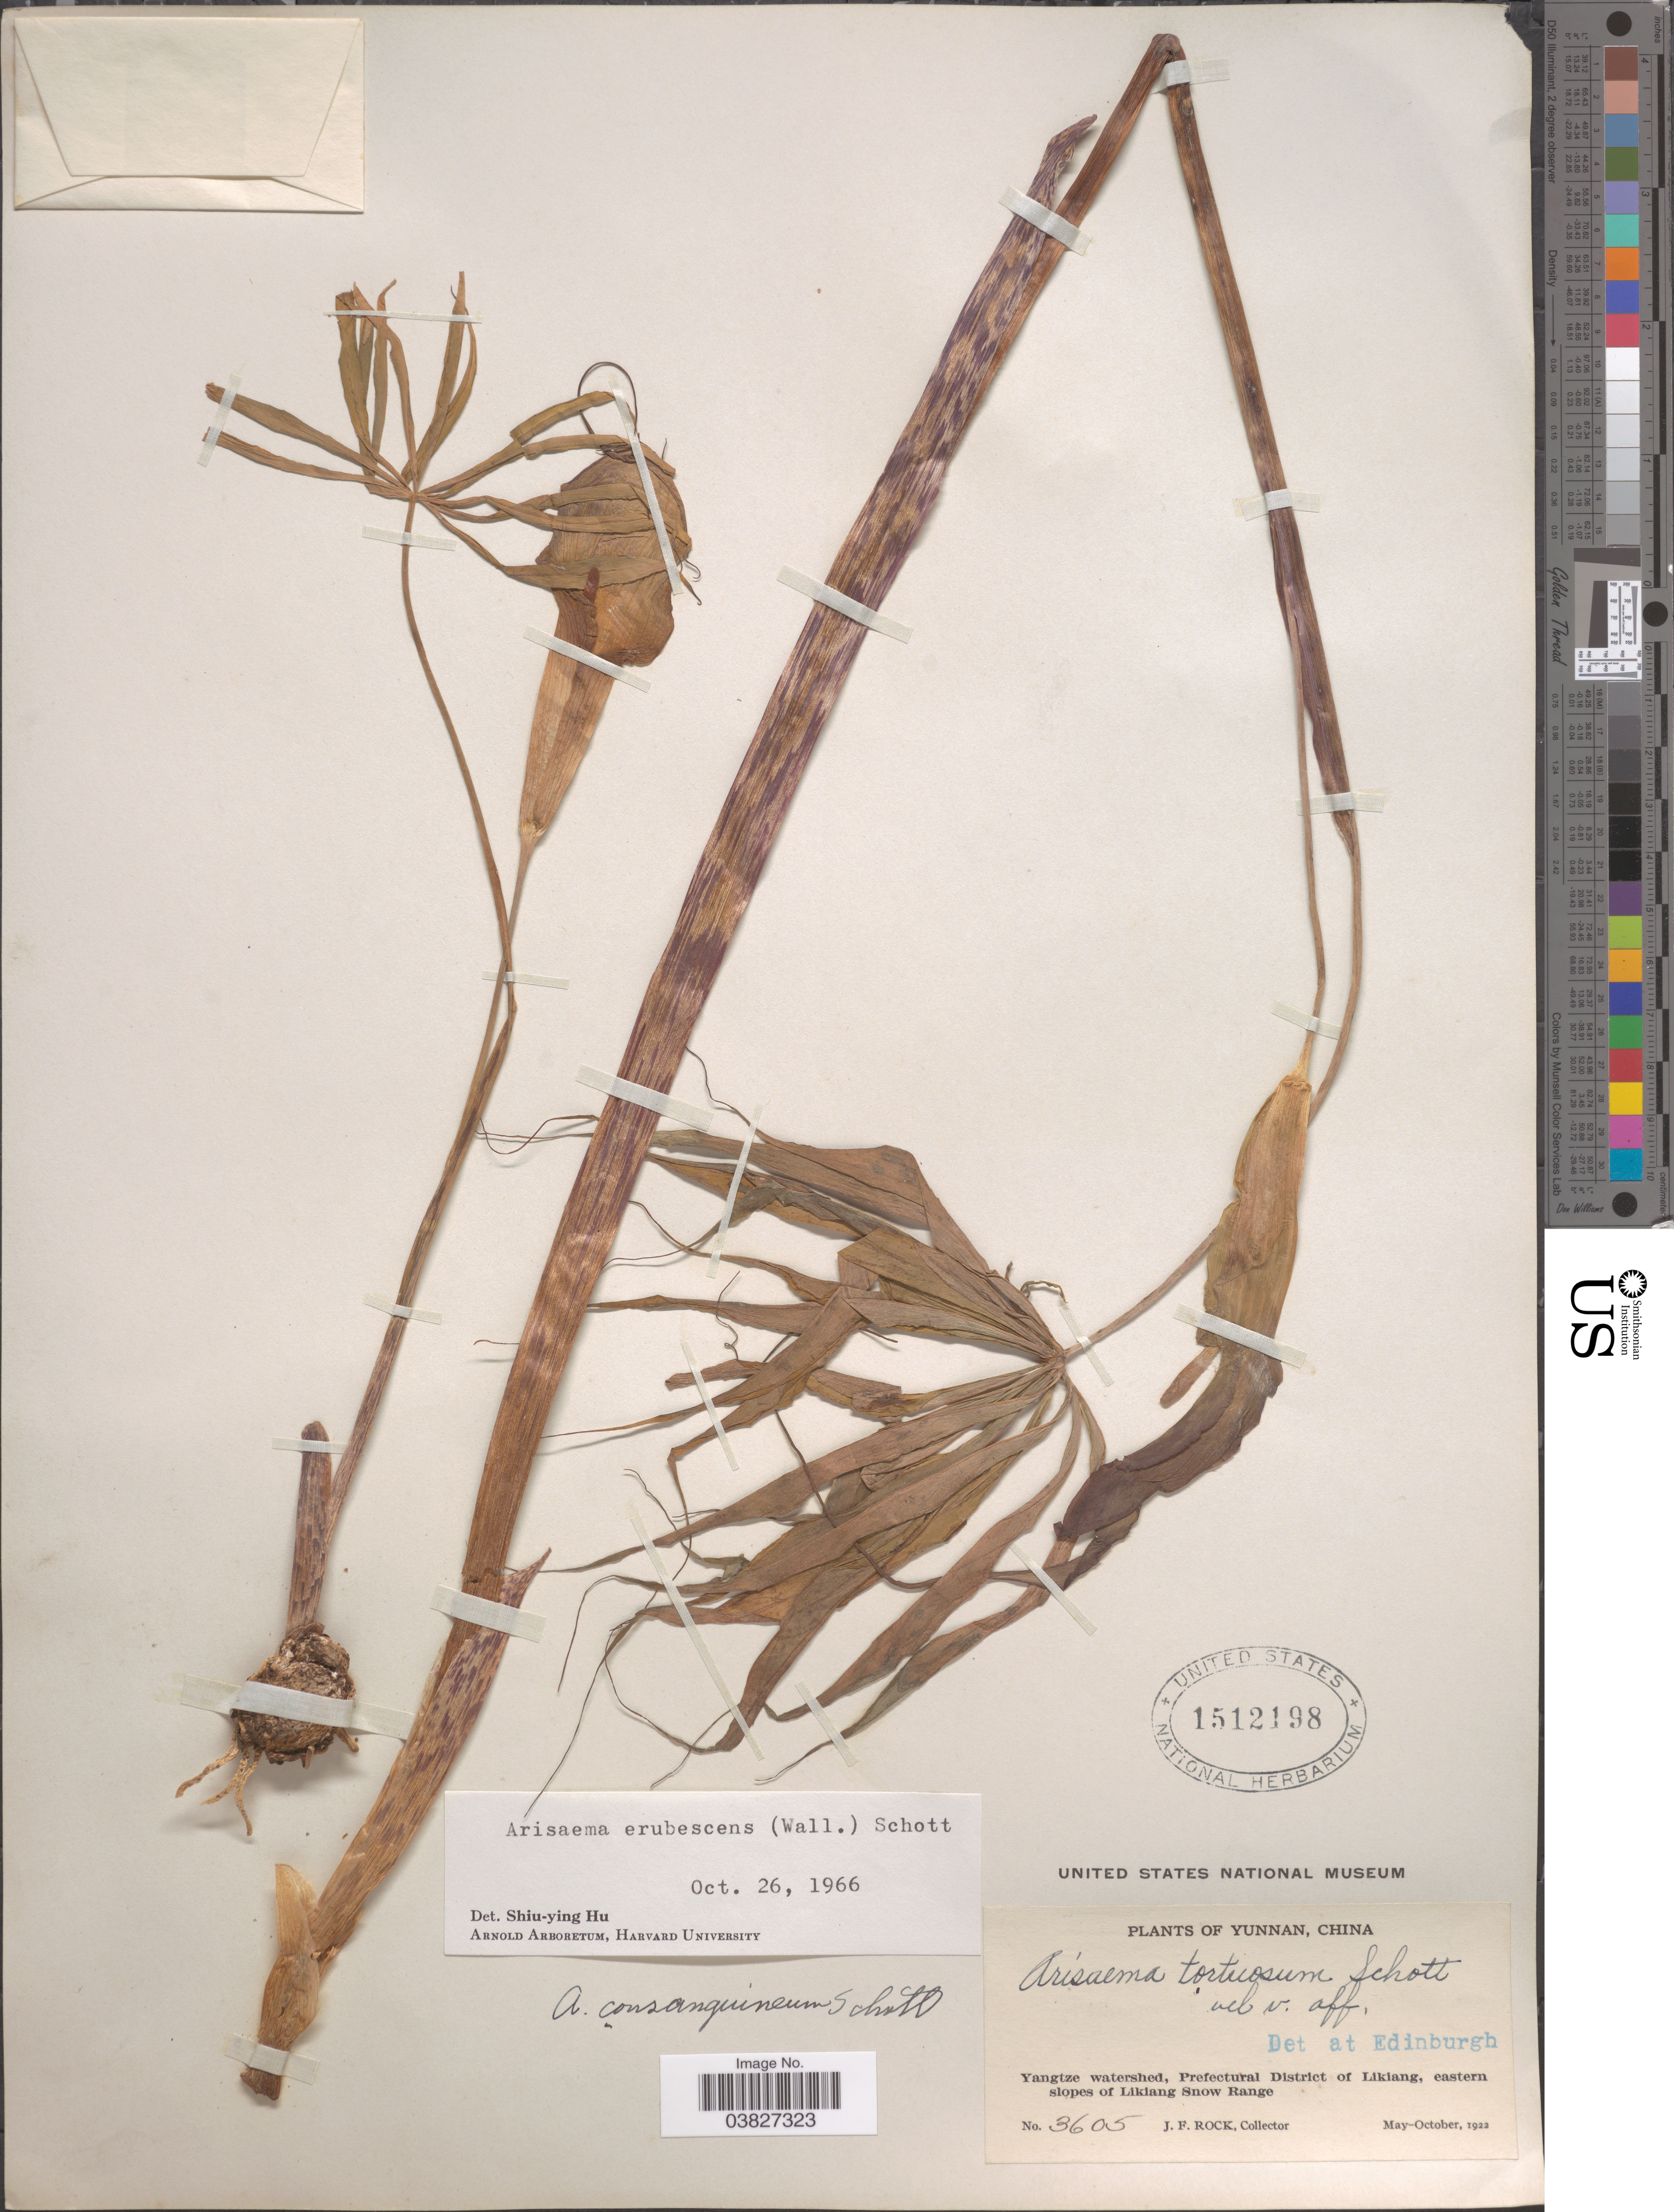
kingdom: Plantae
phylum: Tracheophyta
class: Liliopsida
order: Alismatales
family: Araceae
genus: Arisaema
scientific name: Arisaema erubescens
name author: (Wall.) Schott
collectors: J. Rock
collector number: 3605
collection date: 1922-05/1922-10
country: China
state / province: Yunnan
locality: Yangtze watershed, Prefectural District of Likiang, eastern slopes of Likiang Snow Range.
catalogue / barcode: US 1512198